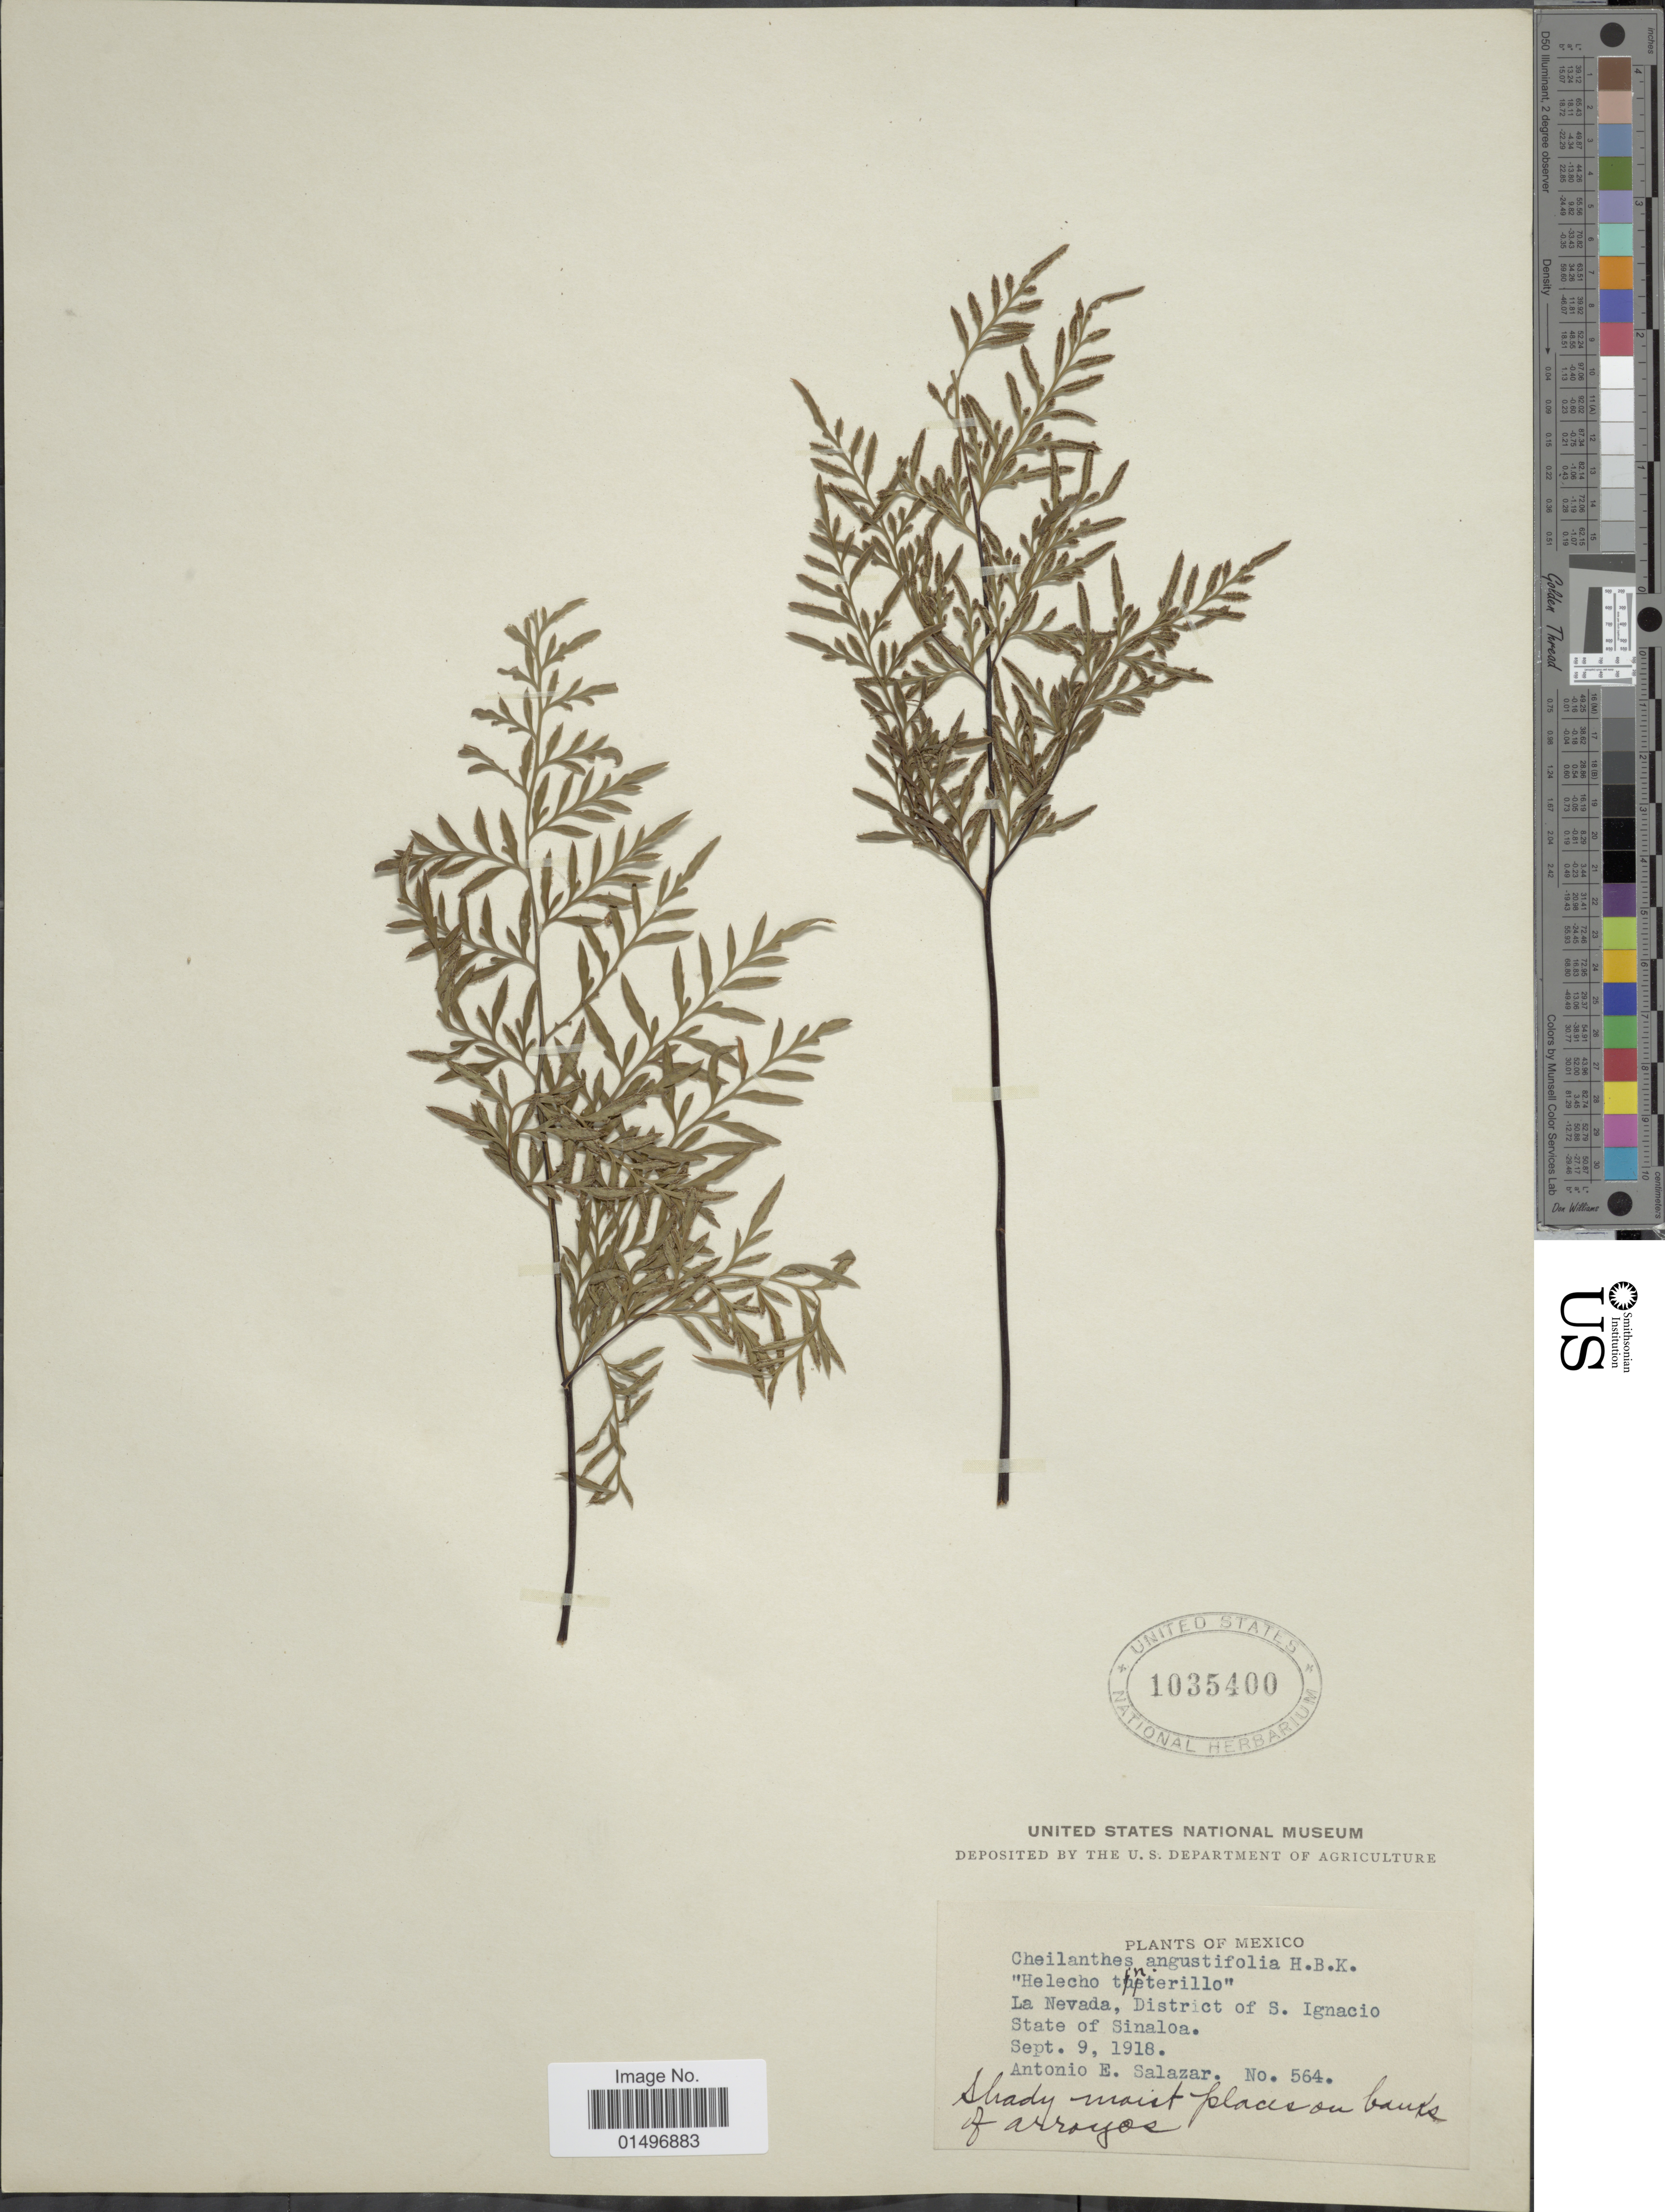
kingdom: Plantae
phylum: Tracheophyta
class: Polypodiopsida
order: Polypodiales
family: Pteridaceae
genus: Gaga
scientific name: Gaga angustifolia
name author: (Kunth) Fay W. Li & Windham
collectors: A. E. Salazar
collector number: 564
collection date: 1918-09-09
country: Mexico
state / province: Sinaloa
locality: Mexico, La Nevada, District of S. Ignacio.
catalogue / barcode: US 1035400